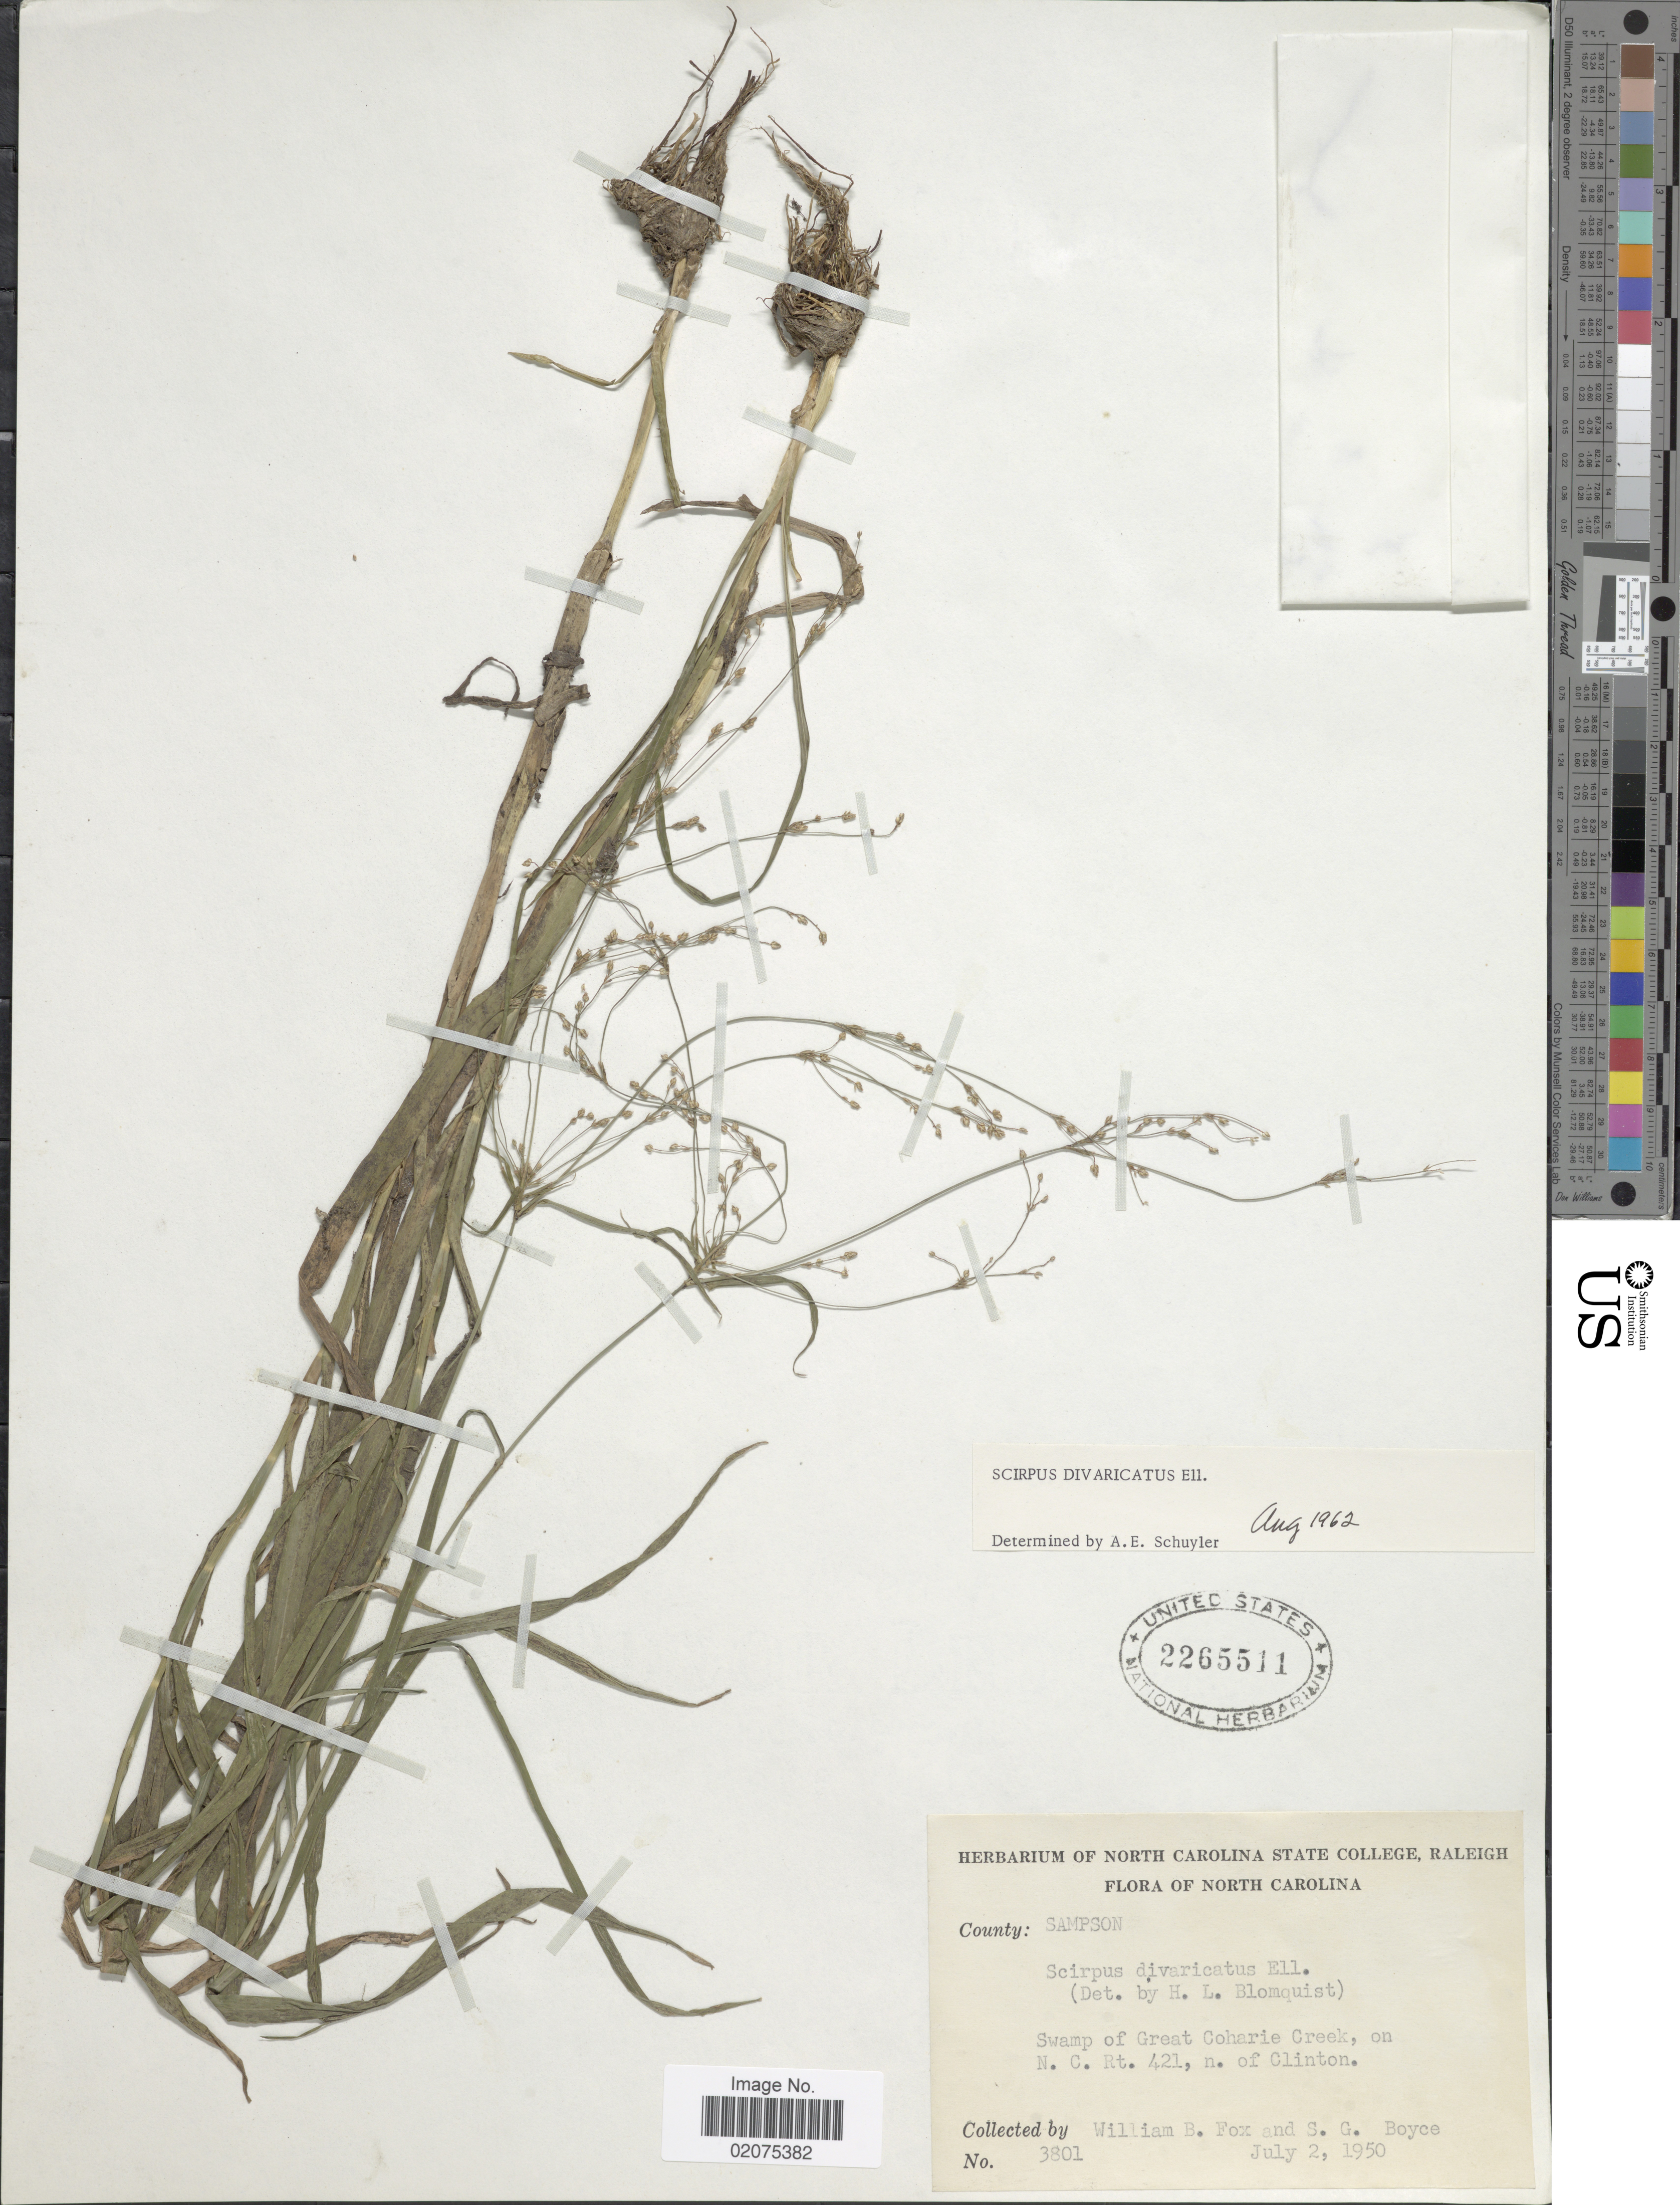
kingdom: Plantae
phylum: Tracheophyta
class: Liliopsida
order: Poales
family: Cyperaceae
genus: Scirpus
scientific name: Scirpus divaricatus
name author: Elliott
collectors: W. B. Fox & S. Boyce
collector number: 3801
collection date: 1950-07-02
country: United States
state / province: North Carolina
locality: County: Sampson. Swamp of Great Coharie Creek, on N.C. Rt. 421, n. of Clinton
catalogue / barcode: US 2265511